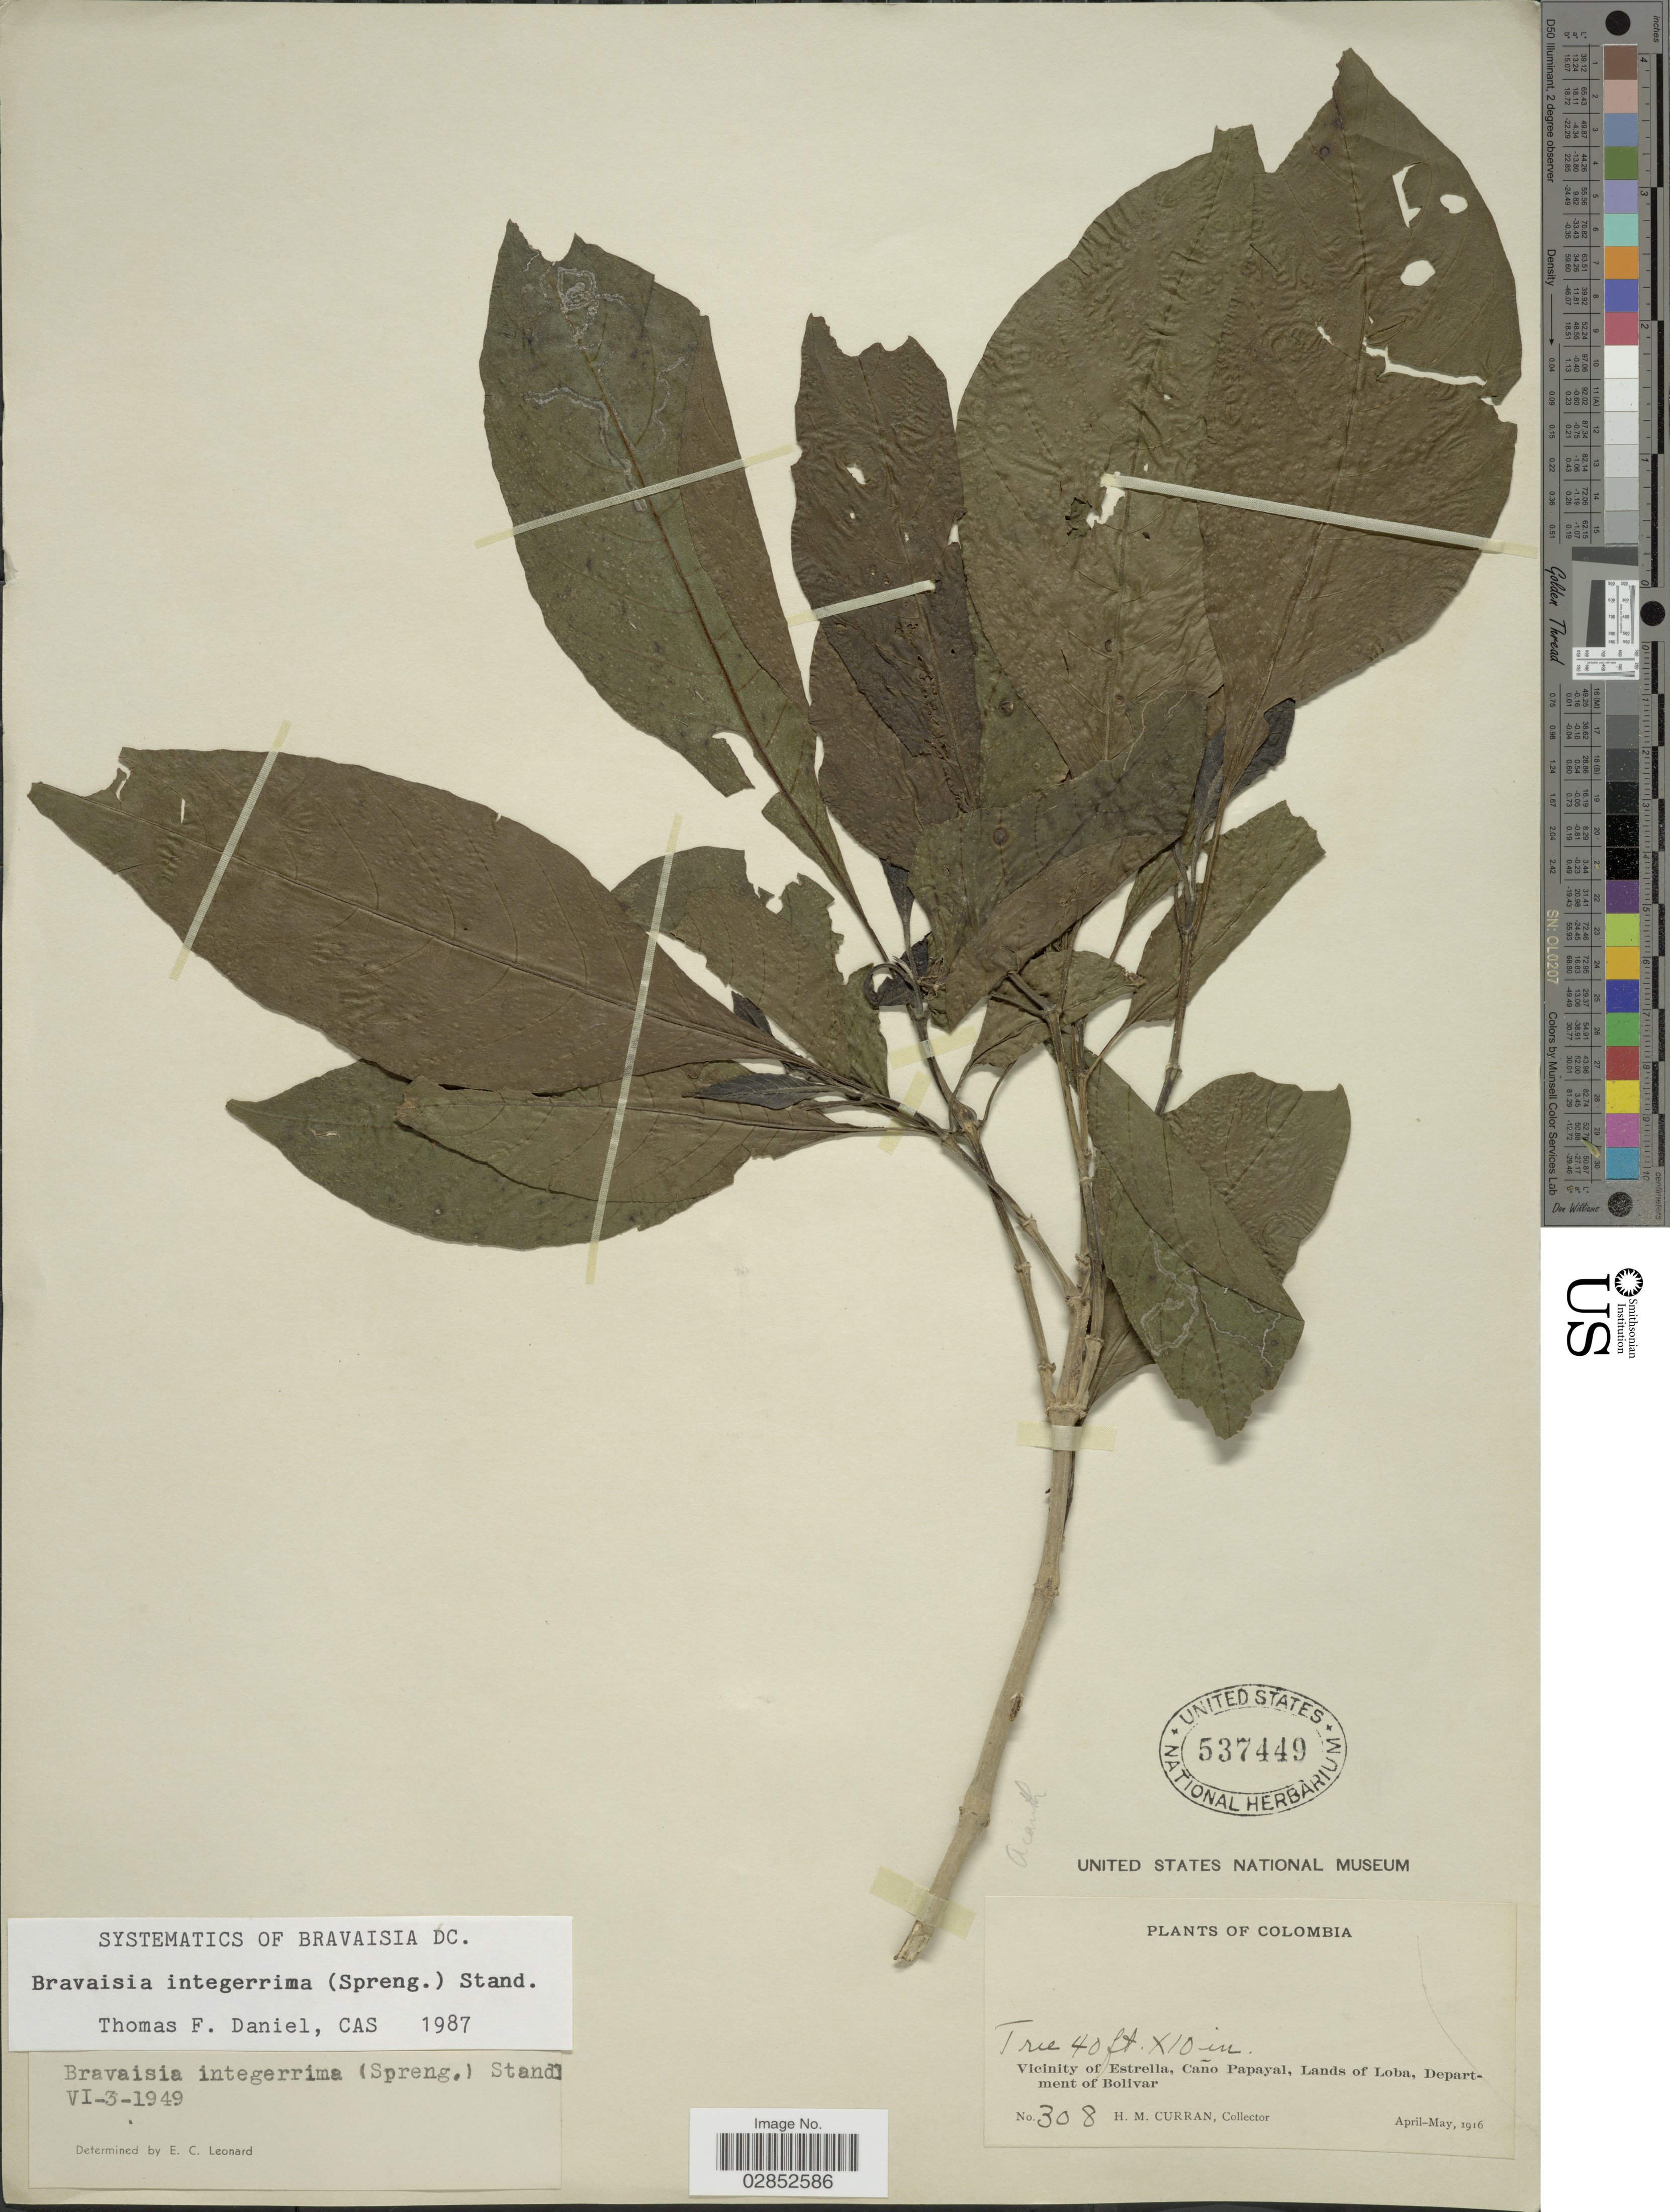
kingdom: Plantae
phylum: Tracheophyta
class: Magnoliopsida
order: Lamiales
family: Acanthaceae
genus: Bravaisia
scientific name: Bravaisia integerrima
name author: (Spreng.) Standl.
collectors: H. M. Curran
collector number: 308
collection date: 1916-04/1916-05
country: Colombia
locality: Vicinity of Estrella, Caño Papayal, Lands of Loba, Department of Bolivar.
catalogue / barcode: US 537449